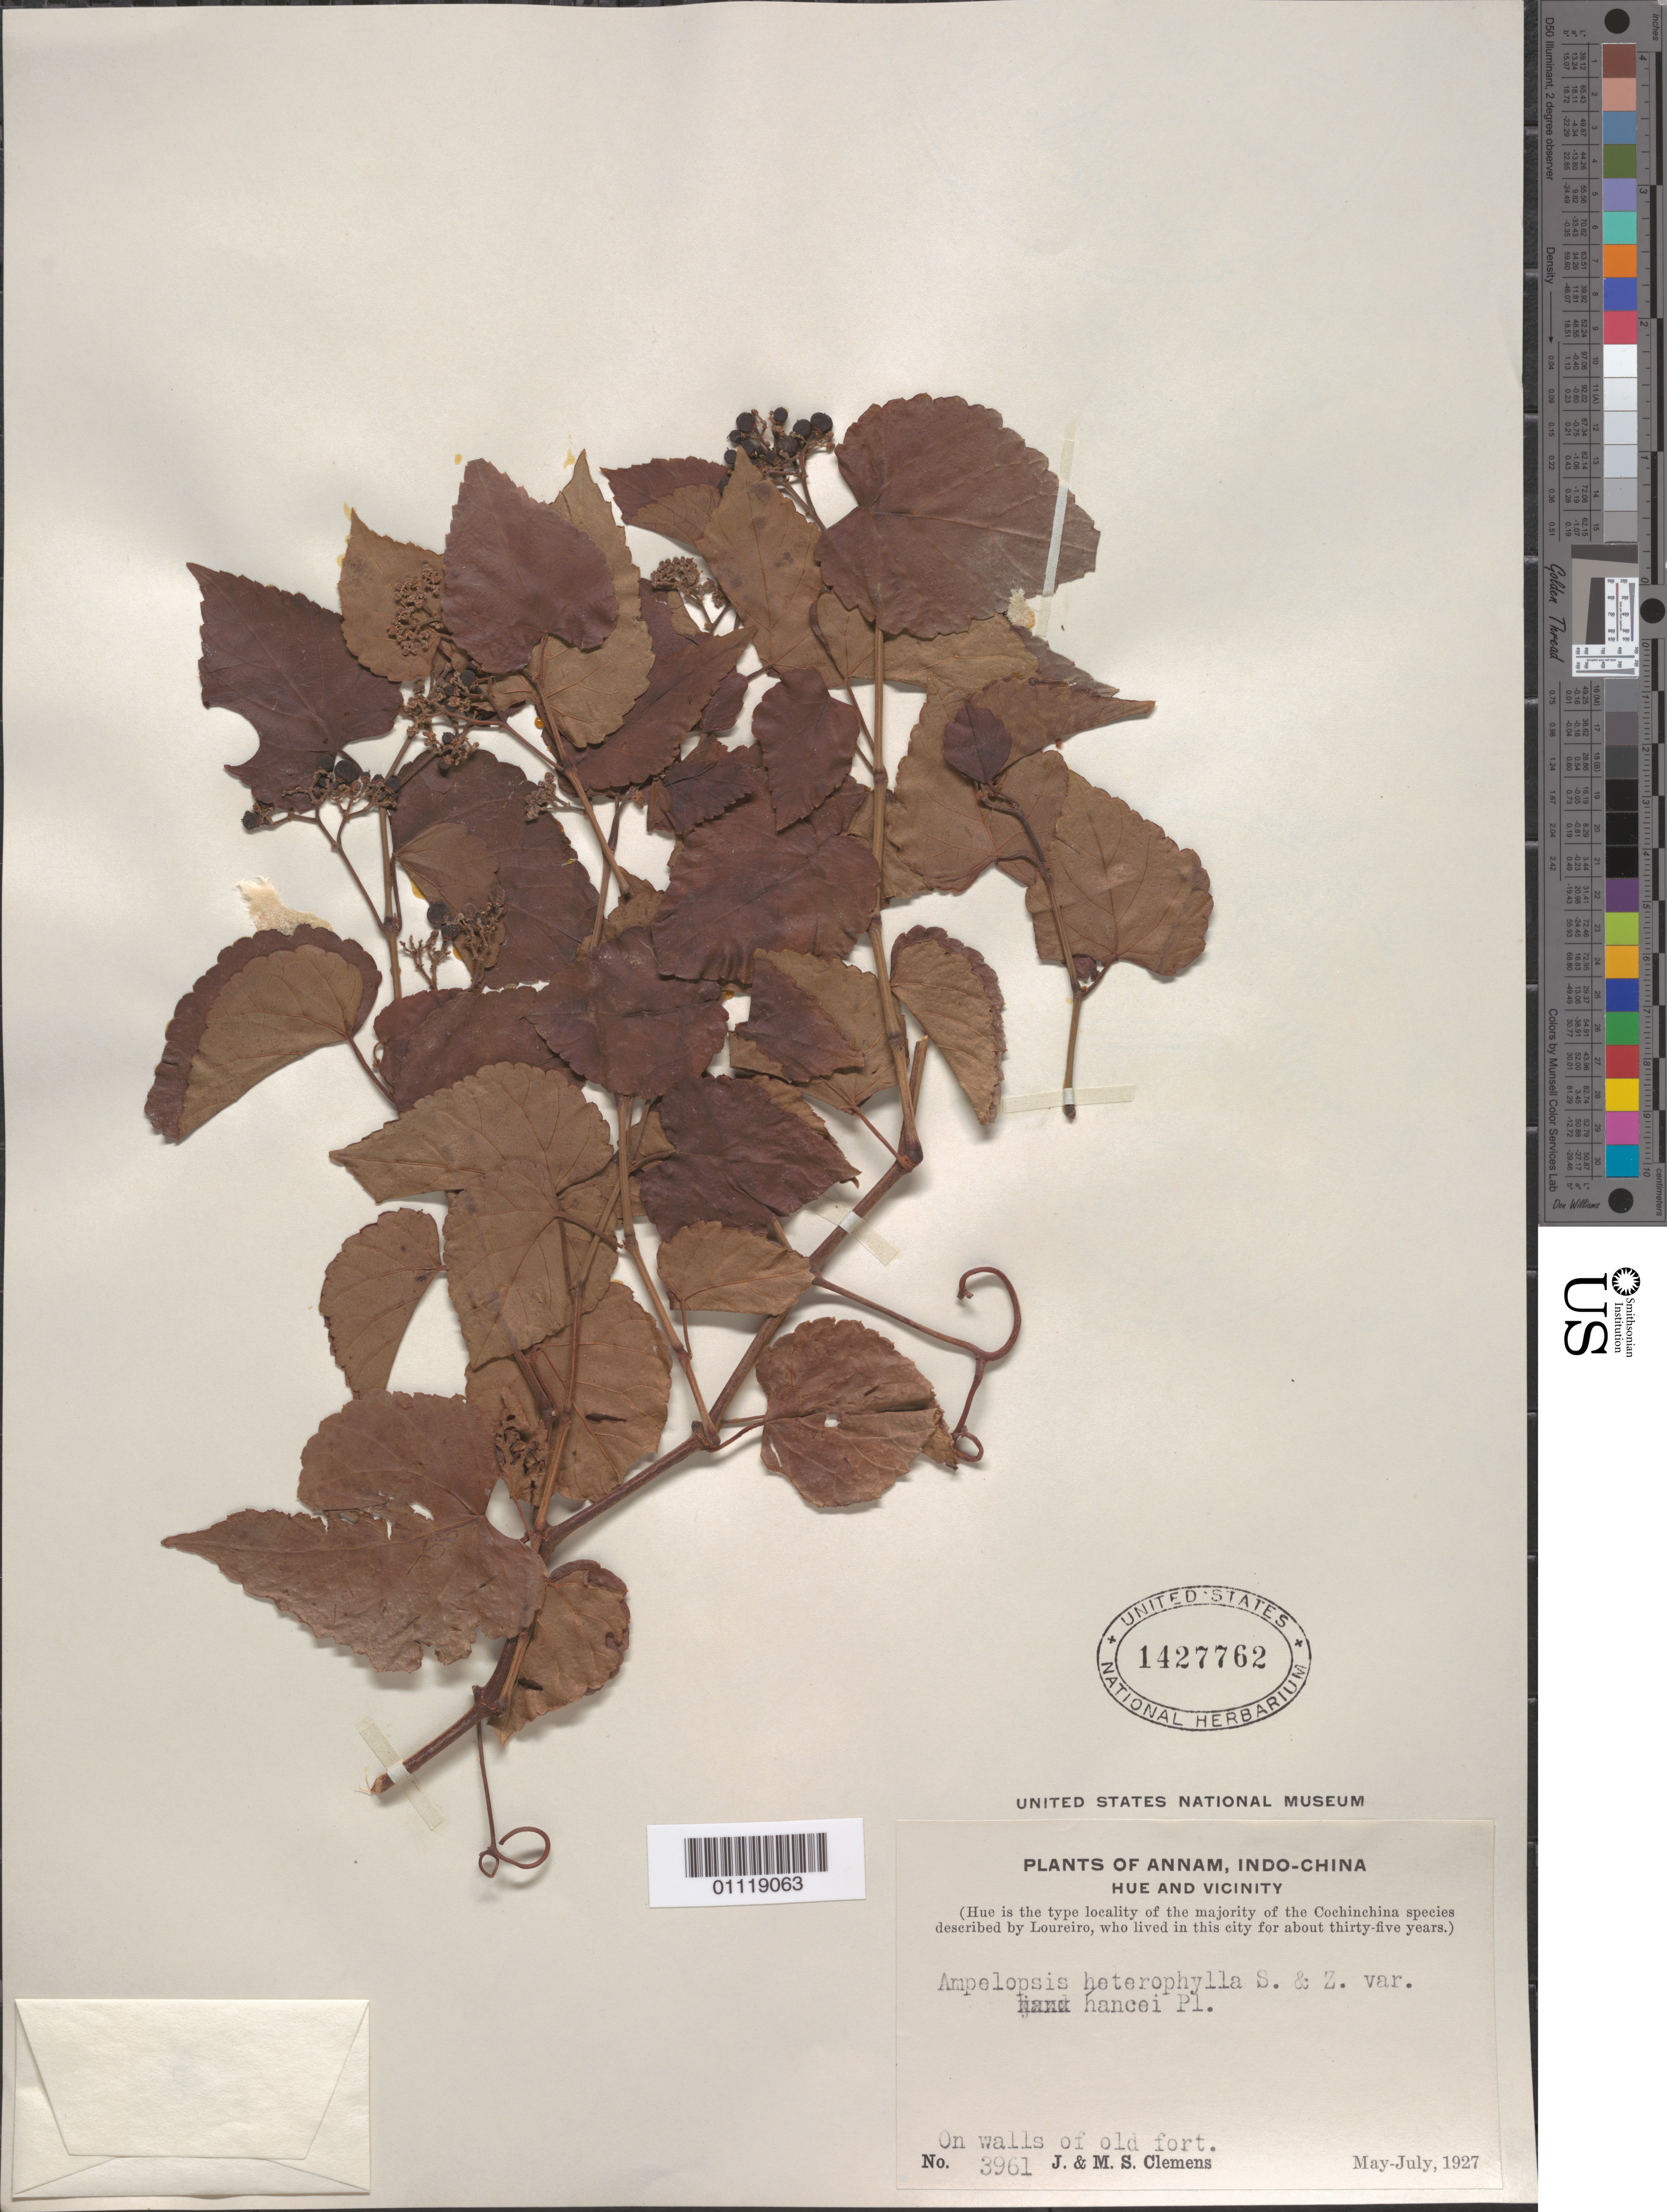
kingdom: Plantae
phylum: Tracheophyta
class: Magnoliopsida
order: Vitales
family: Vitaceae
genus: Ampelopsis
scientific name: Ampelopsis heterophylla var. hancei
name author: Planch.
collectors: J. Clemens & M. S. Clemens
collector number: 3961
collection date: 1927-05/1927-07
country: Vietnam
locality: Annam, Hue and vicinity.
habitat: On walls of old fort.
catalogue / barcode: US 1427762